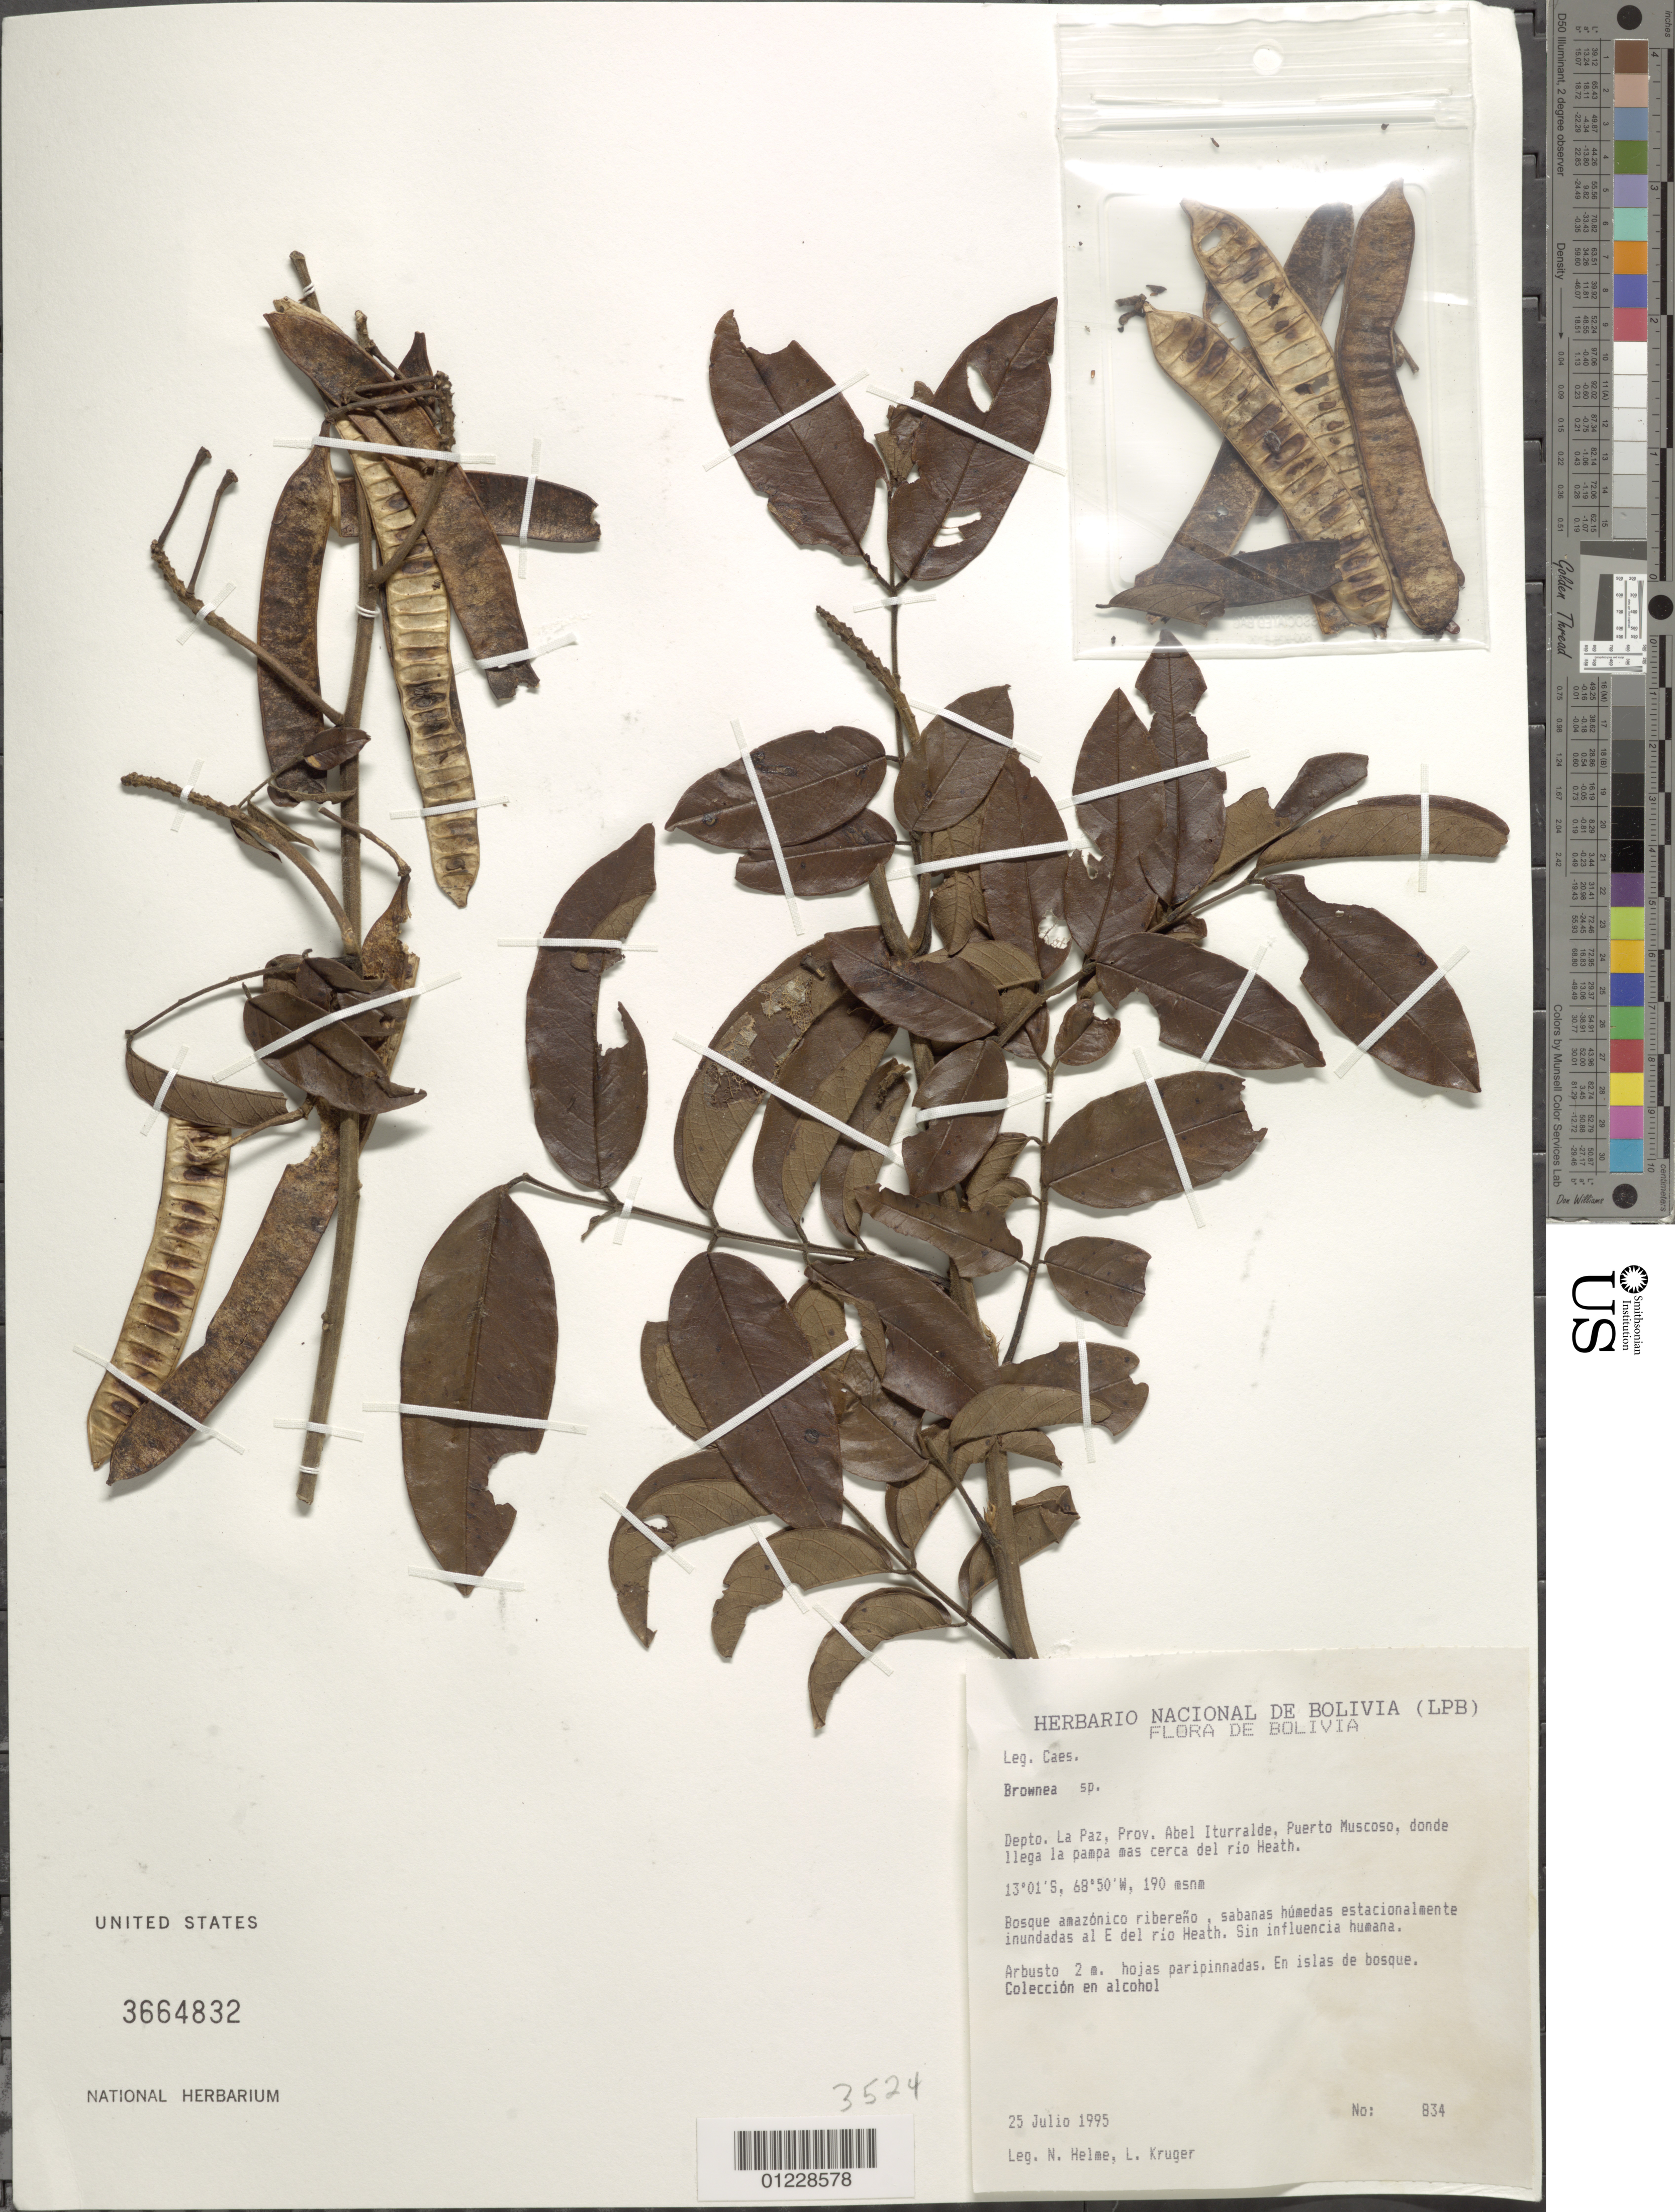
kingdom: Plantae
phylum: Tracheophyta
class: Magnoliopsida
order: Fabales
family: Fabaceae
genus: Senna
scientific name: Senna sp.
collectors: N. Helme & L. Kruger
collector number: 834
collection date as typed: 25 July 1995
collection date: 1995-07-25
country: Bolivia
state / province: La Páz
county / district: Abel Iturralde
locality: Puerto Muscoso, where the lowland meets Heath river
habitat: Forest on coast of the Amazon; seasonally floods to Heath River.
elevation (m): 190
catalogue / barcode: US 3664832